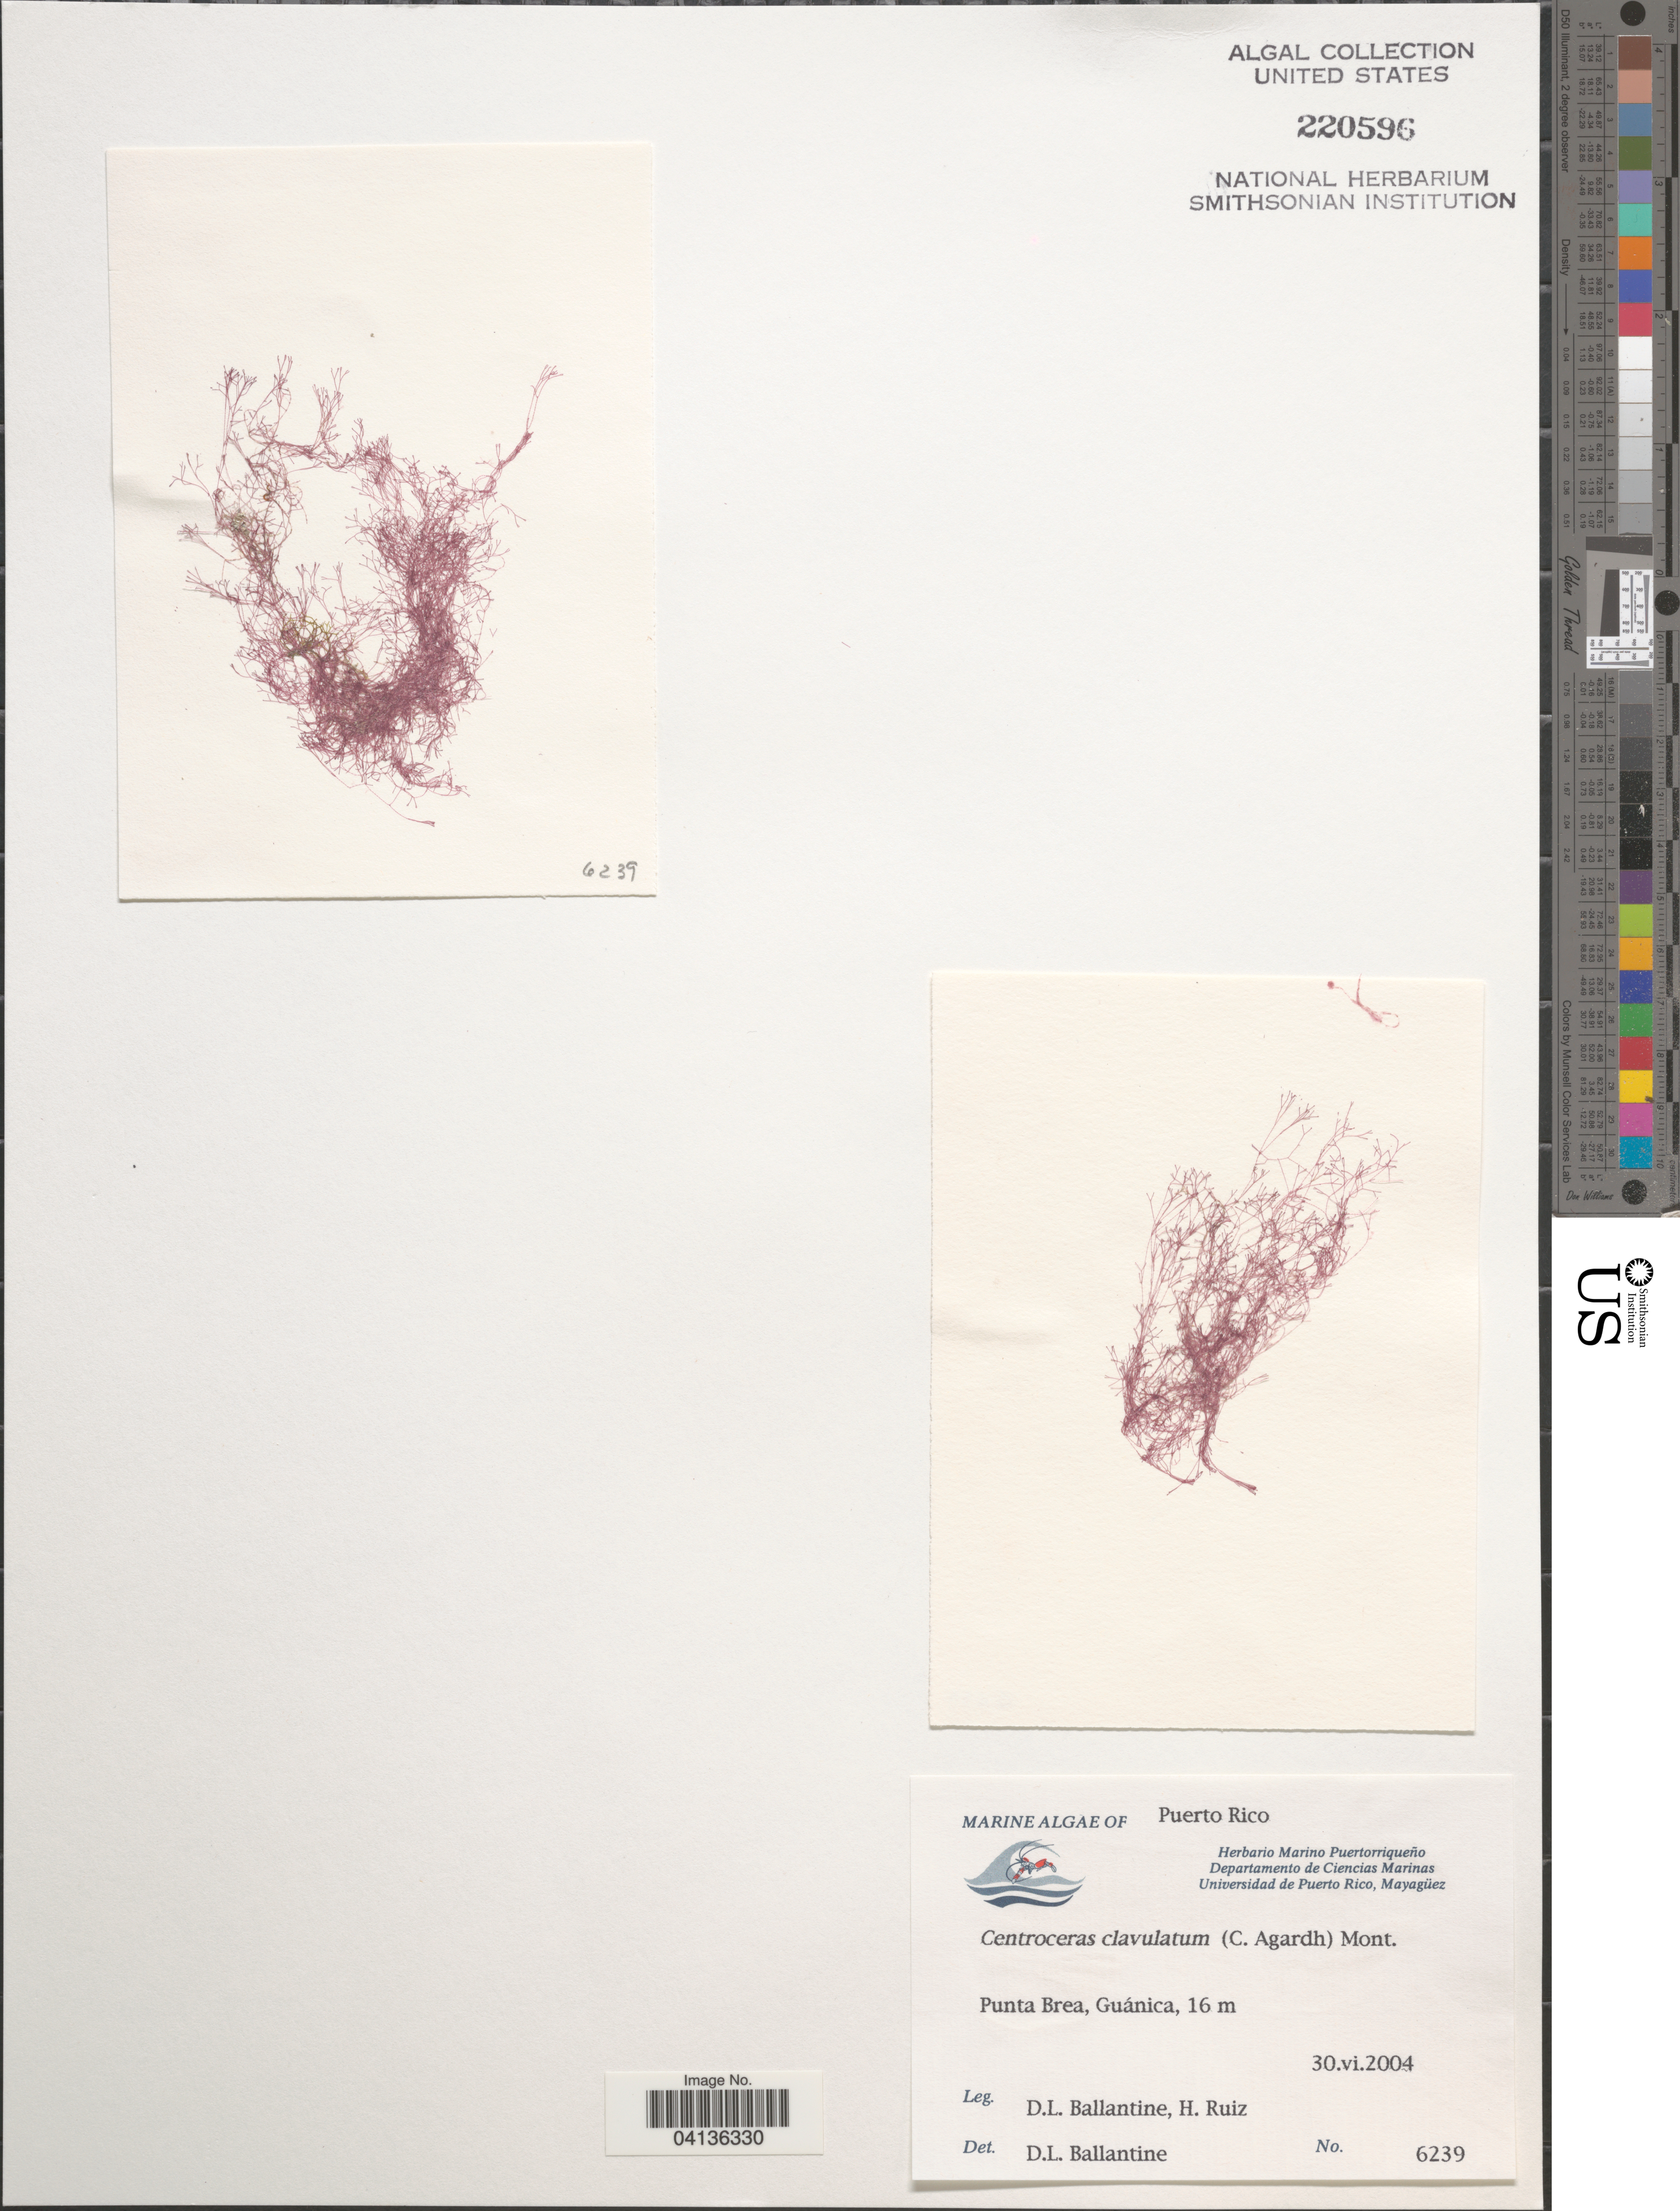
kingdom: Plantae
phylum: Rhodophyta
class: Florideophyceae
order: Ceramiales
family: Ceramiaceae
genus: Centroceras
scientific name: Centroceras clavulatum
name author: (C. Agardh) Mont.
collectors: D.L. Ballantine & H. Ruiz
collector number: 6239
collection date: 2004-06-30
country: Puerto Rico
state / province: Guánica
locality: Punta Brea.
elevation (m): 16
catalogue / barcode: US 220596